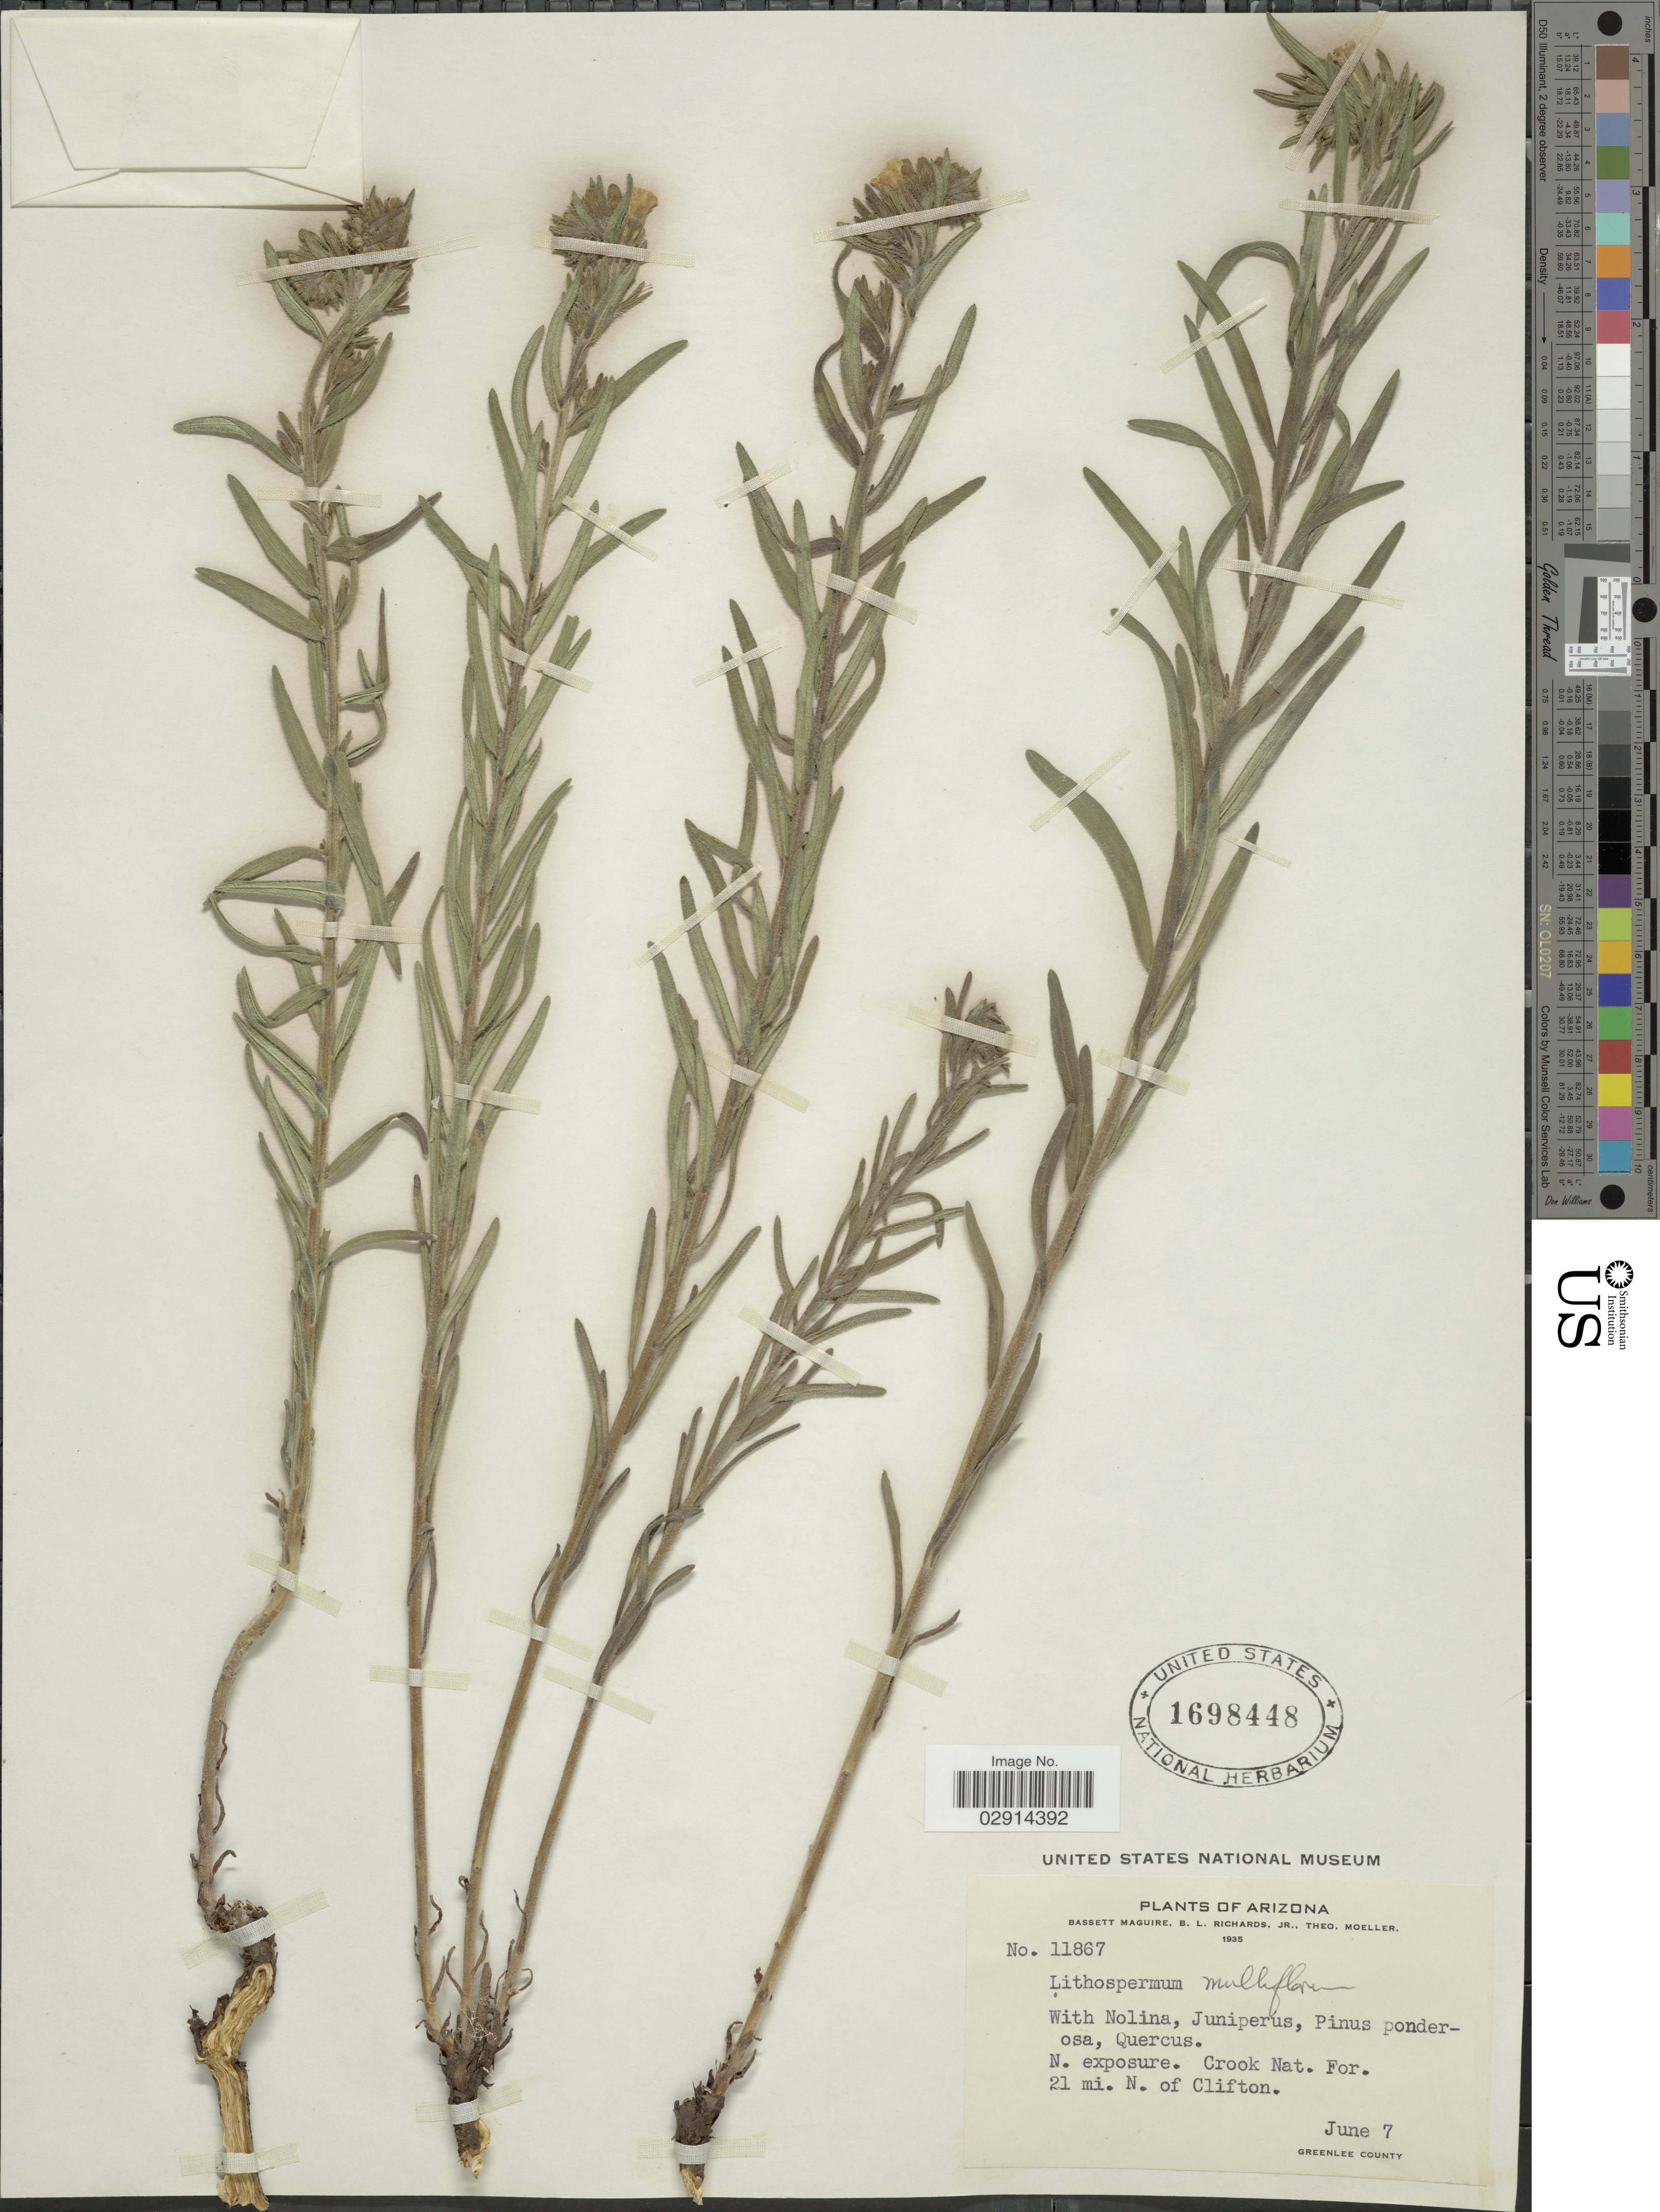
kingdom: Plantae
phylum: Tracheophyta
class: Magnoliopsida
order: Boraginales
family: Boraginaceae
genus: Lithospermum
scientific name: Lithospermum multiflorum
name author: Torr. ex A. Gray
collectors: B. Maguire, B. Richards & T. Moeller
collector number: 11867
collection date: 1935-06-07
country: United States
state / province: Arizona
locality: N. exposure. Crook Nat. For. 21 mi. N. of Clifton. Greenlee County.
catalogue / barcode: US 1698448